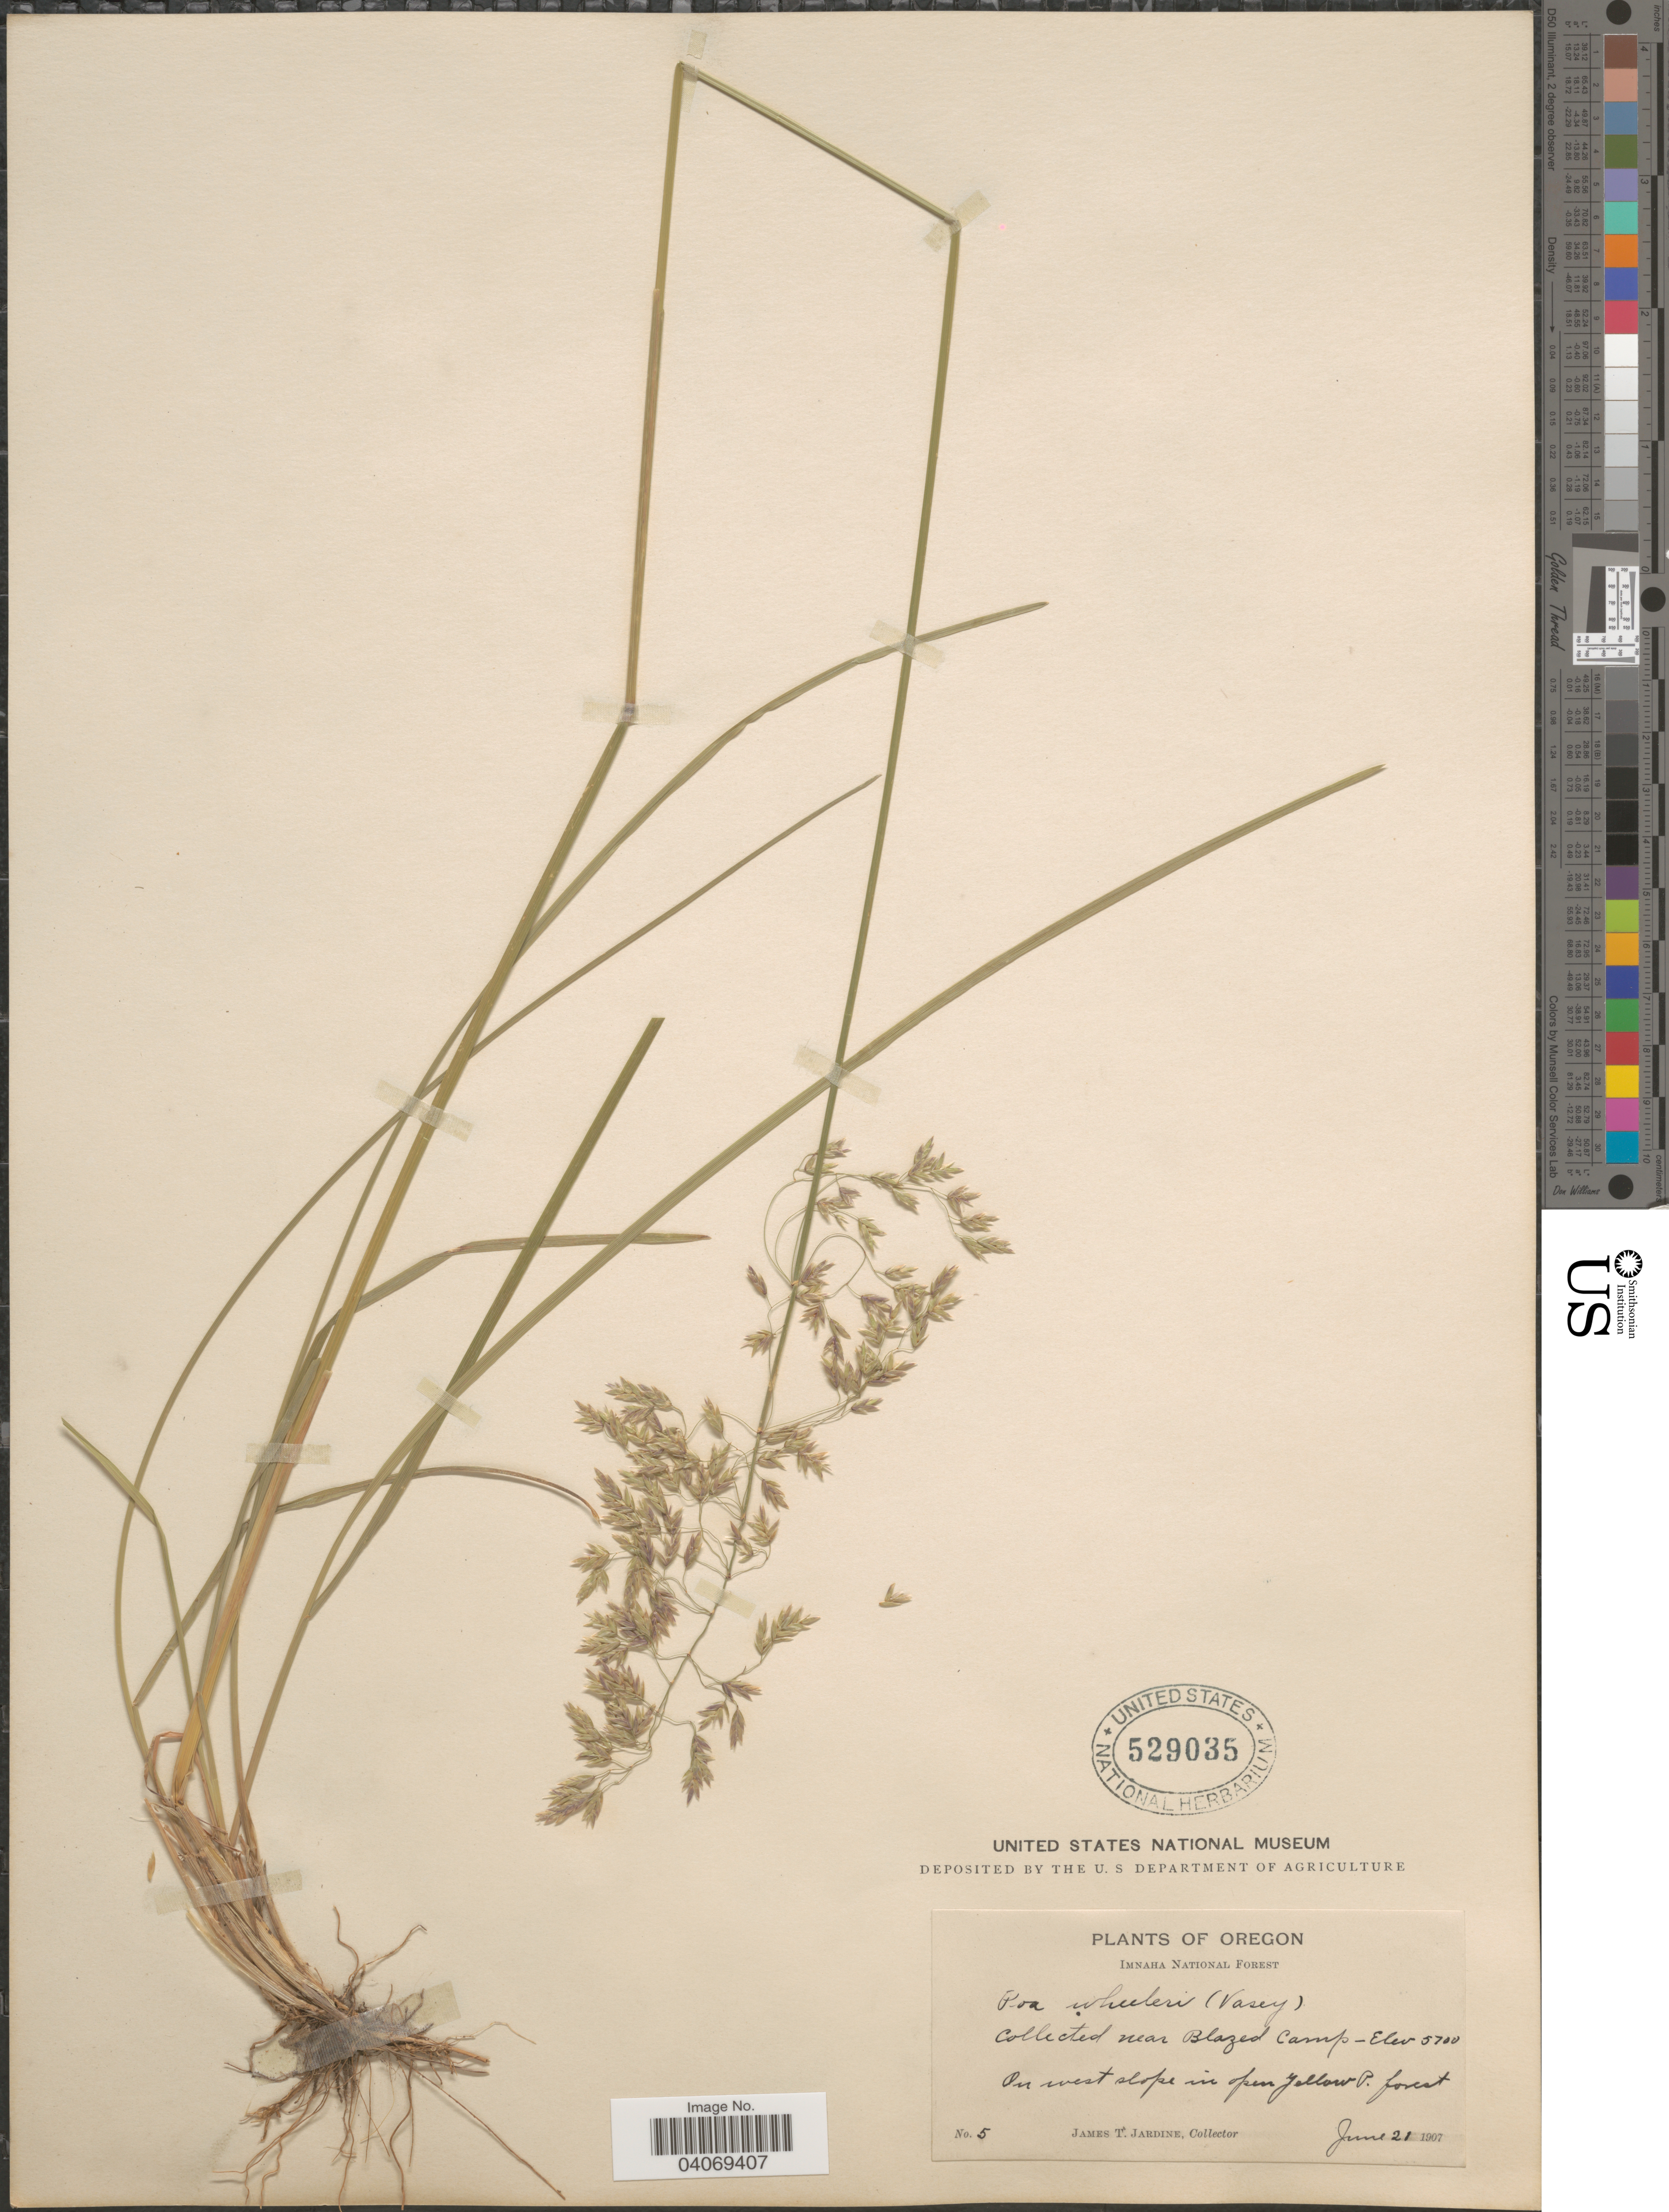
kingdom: Plantae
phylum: Tracheophyta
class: Liliopsida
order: Poales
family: Poaceae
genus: Poa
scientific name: Poa wheeleri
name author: Vasey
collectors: J. T. Jardine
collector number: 5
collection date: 1907-06-21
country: United States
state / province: Oregon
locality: Imnaha National Forest. Collected near Blazed Camp. On west slope in open Yellow P. forest.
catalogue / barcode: US 529035